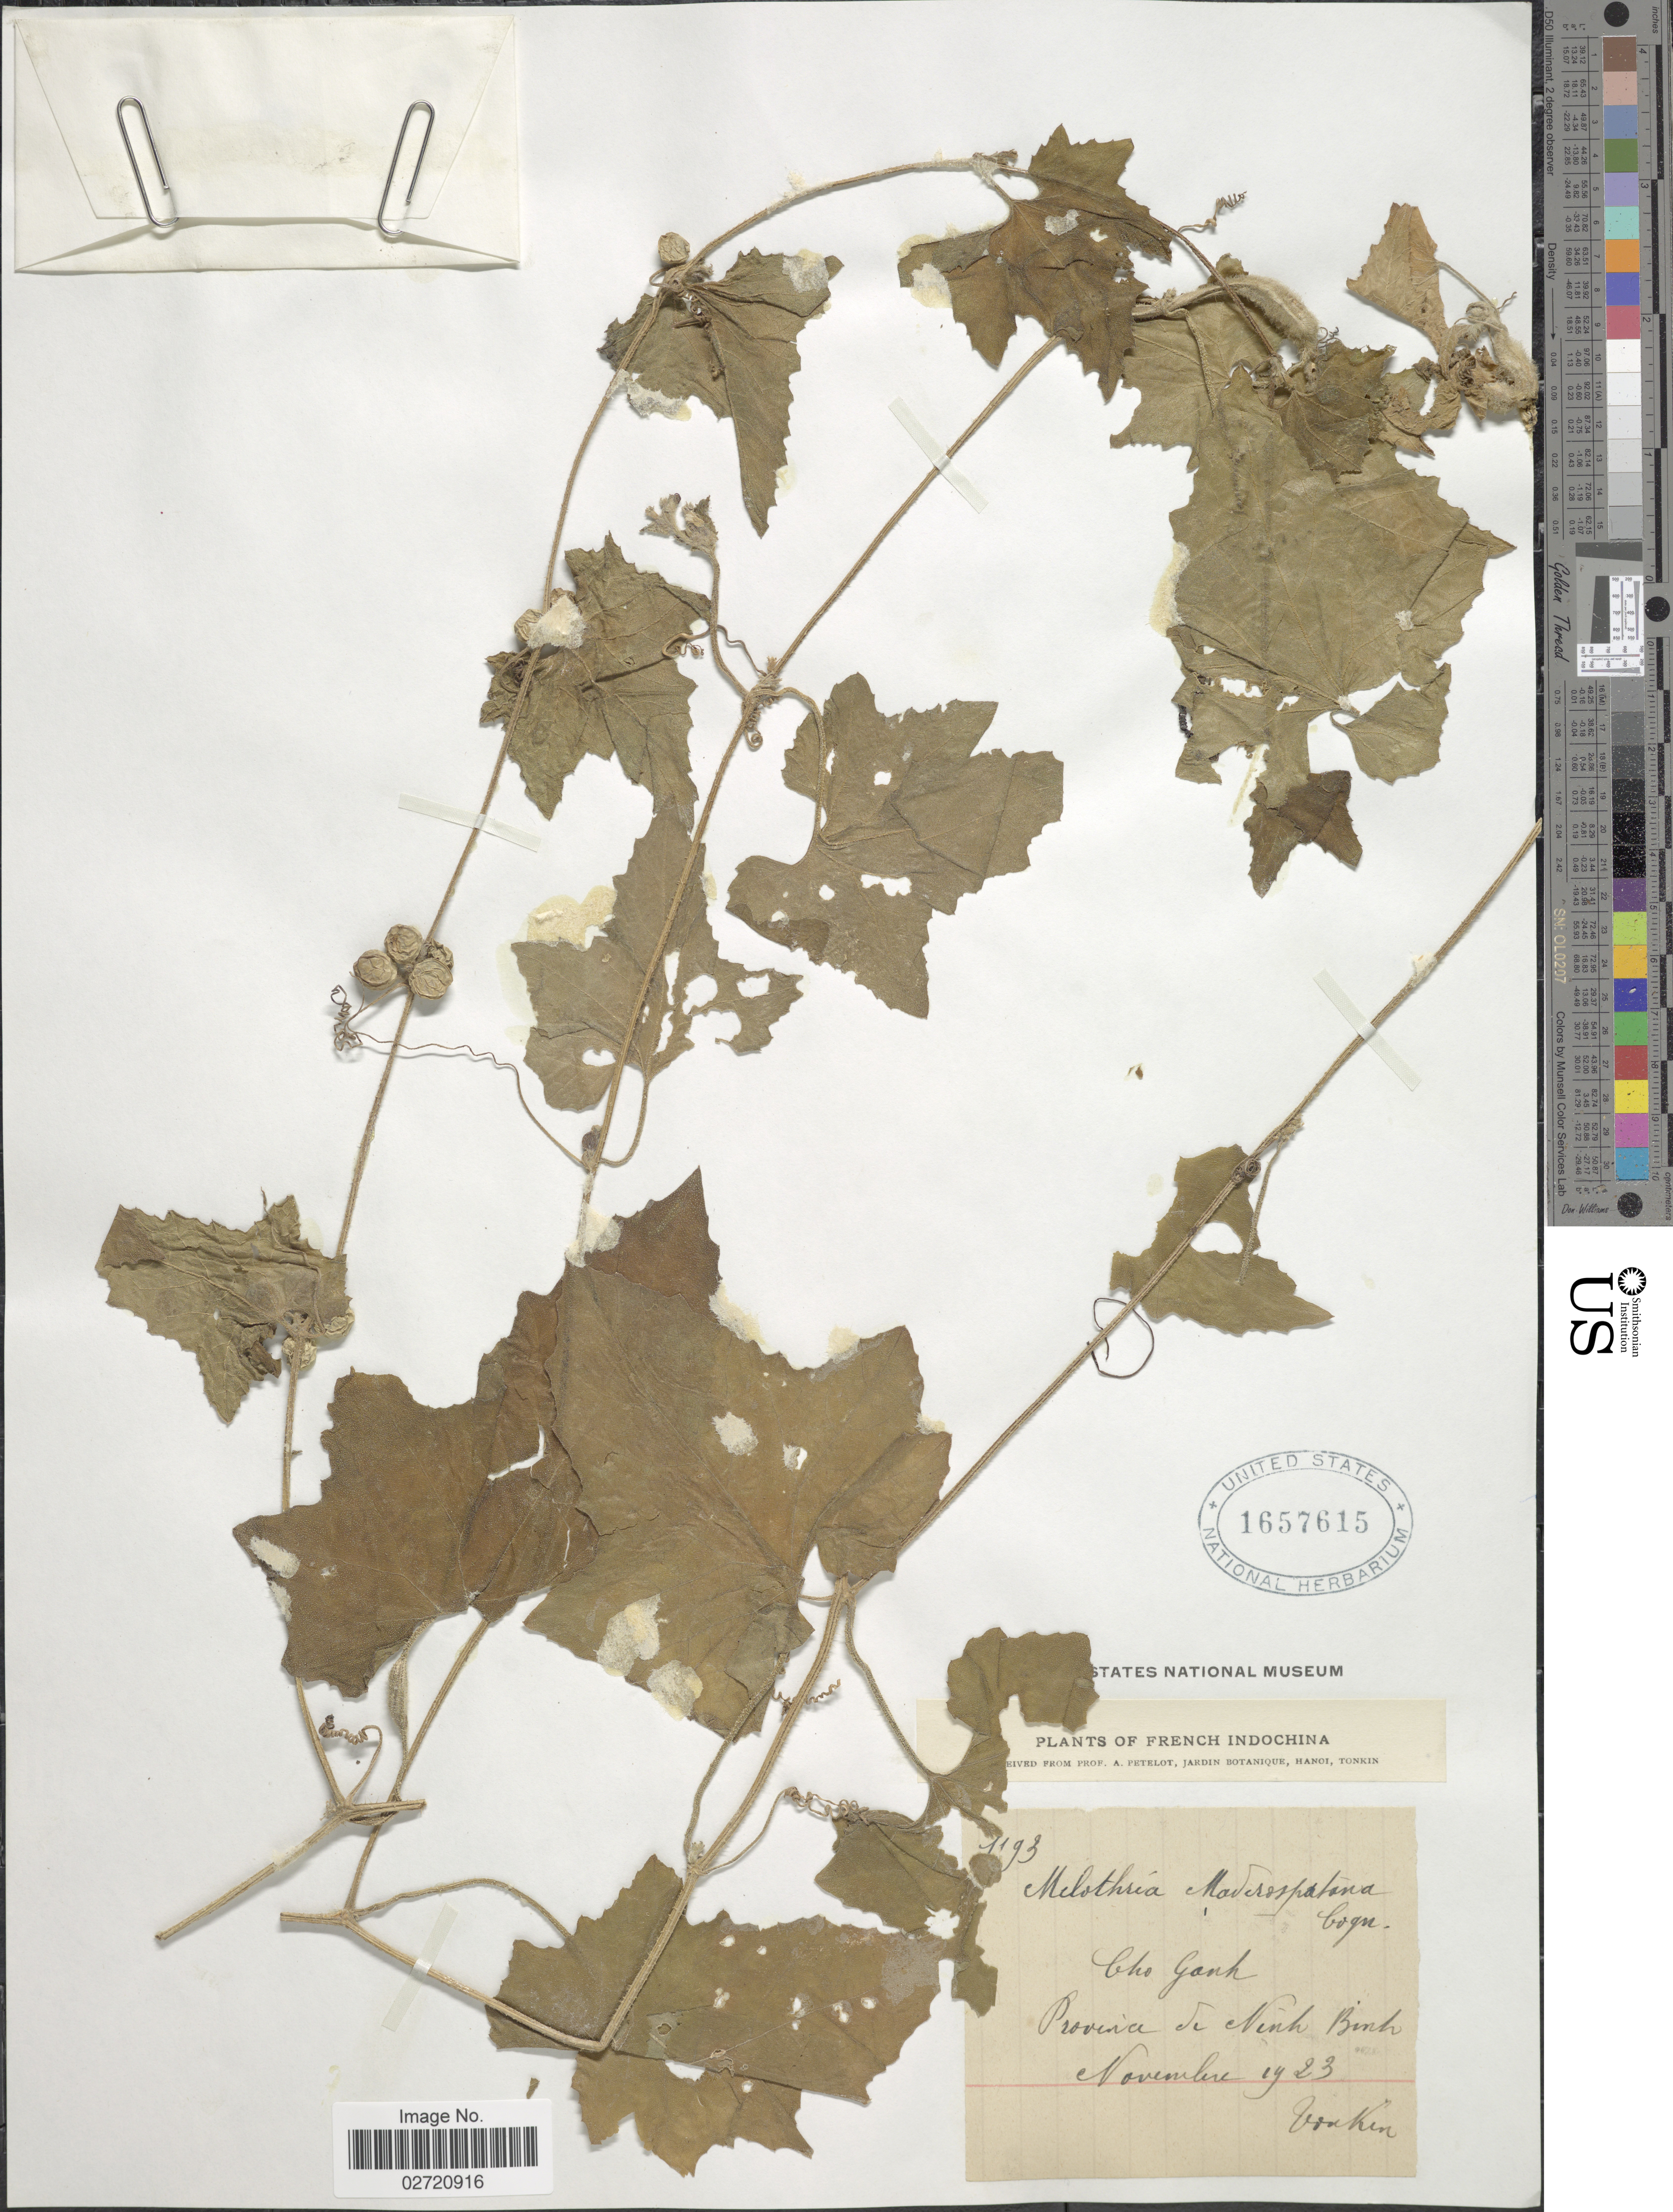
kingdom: Plantae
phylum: Tracheophyta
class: Magnoliopsida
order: Cucurbitales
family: Cucurbitaceae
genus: Cucumis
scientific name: Cucumis maderaspatanus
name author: L.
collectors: Ex herb. Jardin Botanique, Hanoi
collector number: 1193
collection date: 1923-11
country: Vietnam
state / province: Ninh Binh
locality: French Indochina. Cho Ganh. Provincia de Ninh Binh. Tonkin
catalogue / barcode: US 1657615